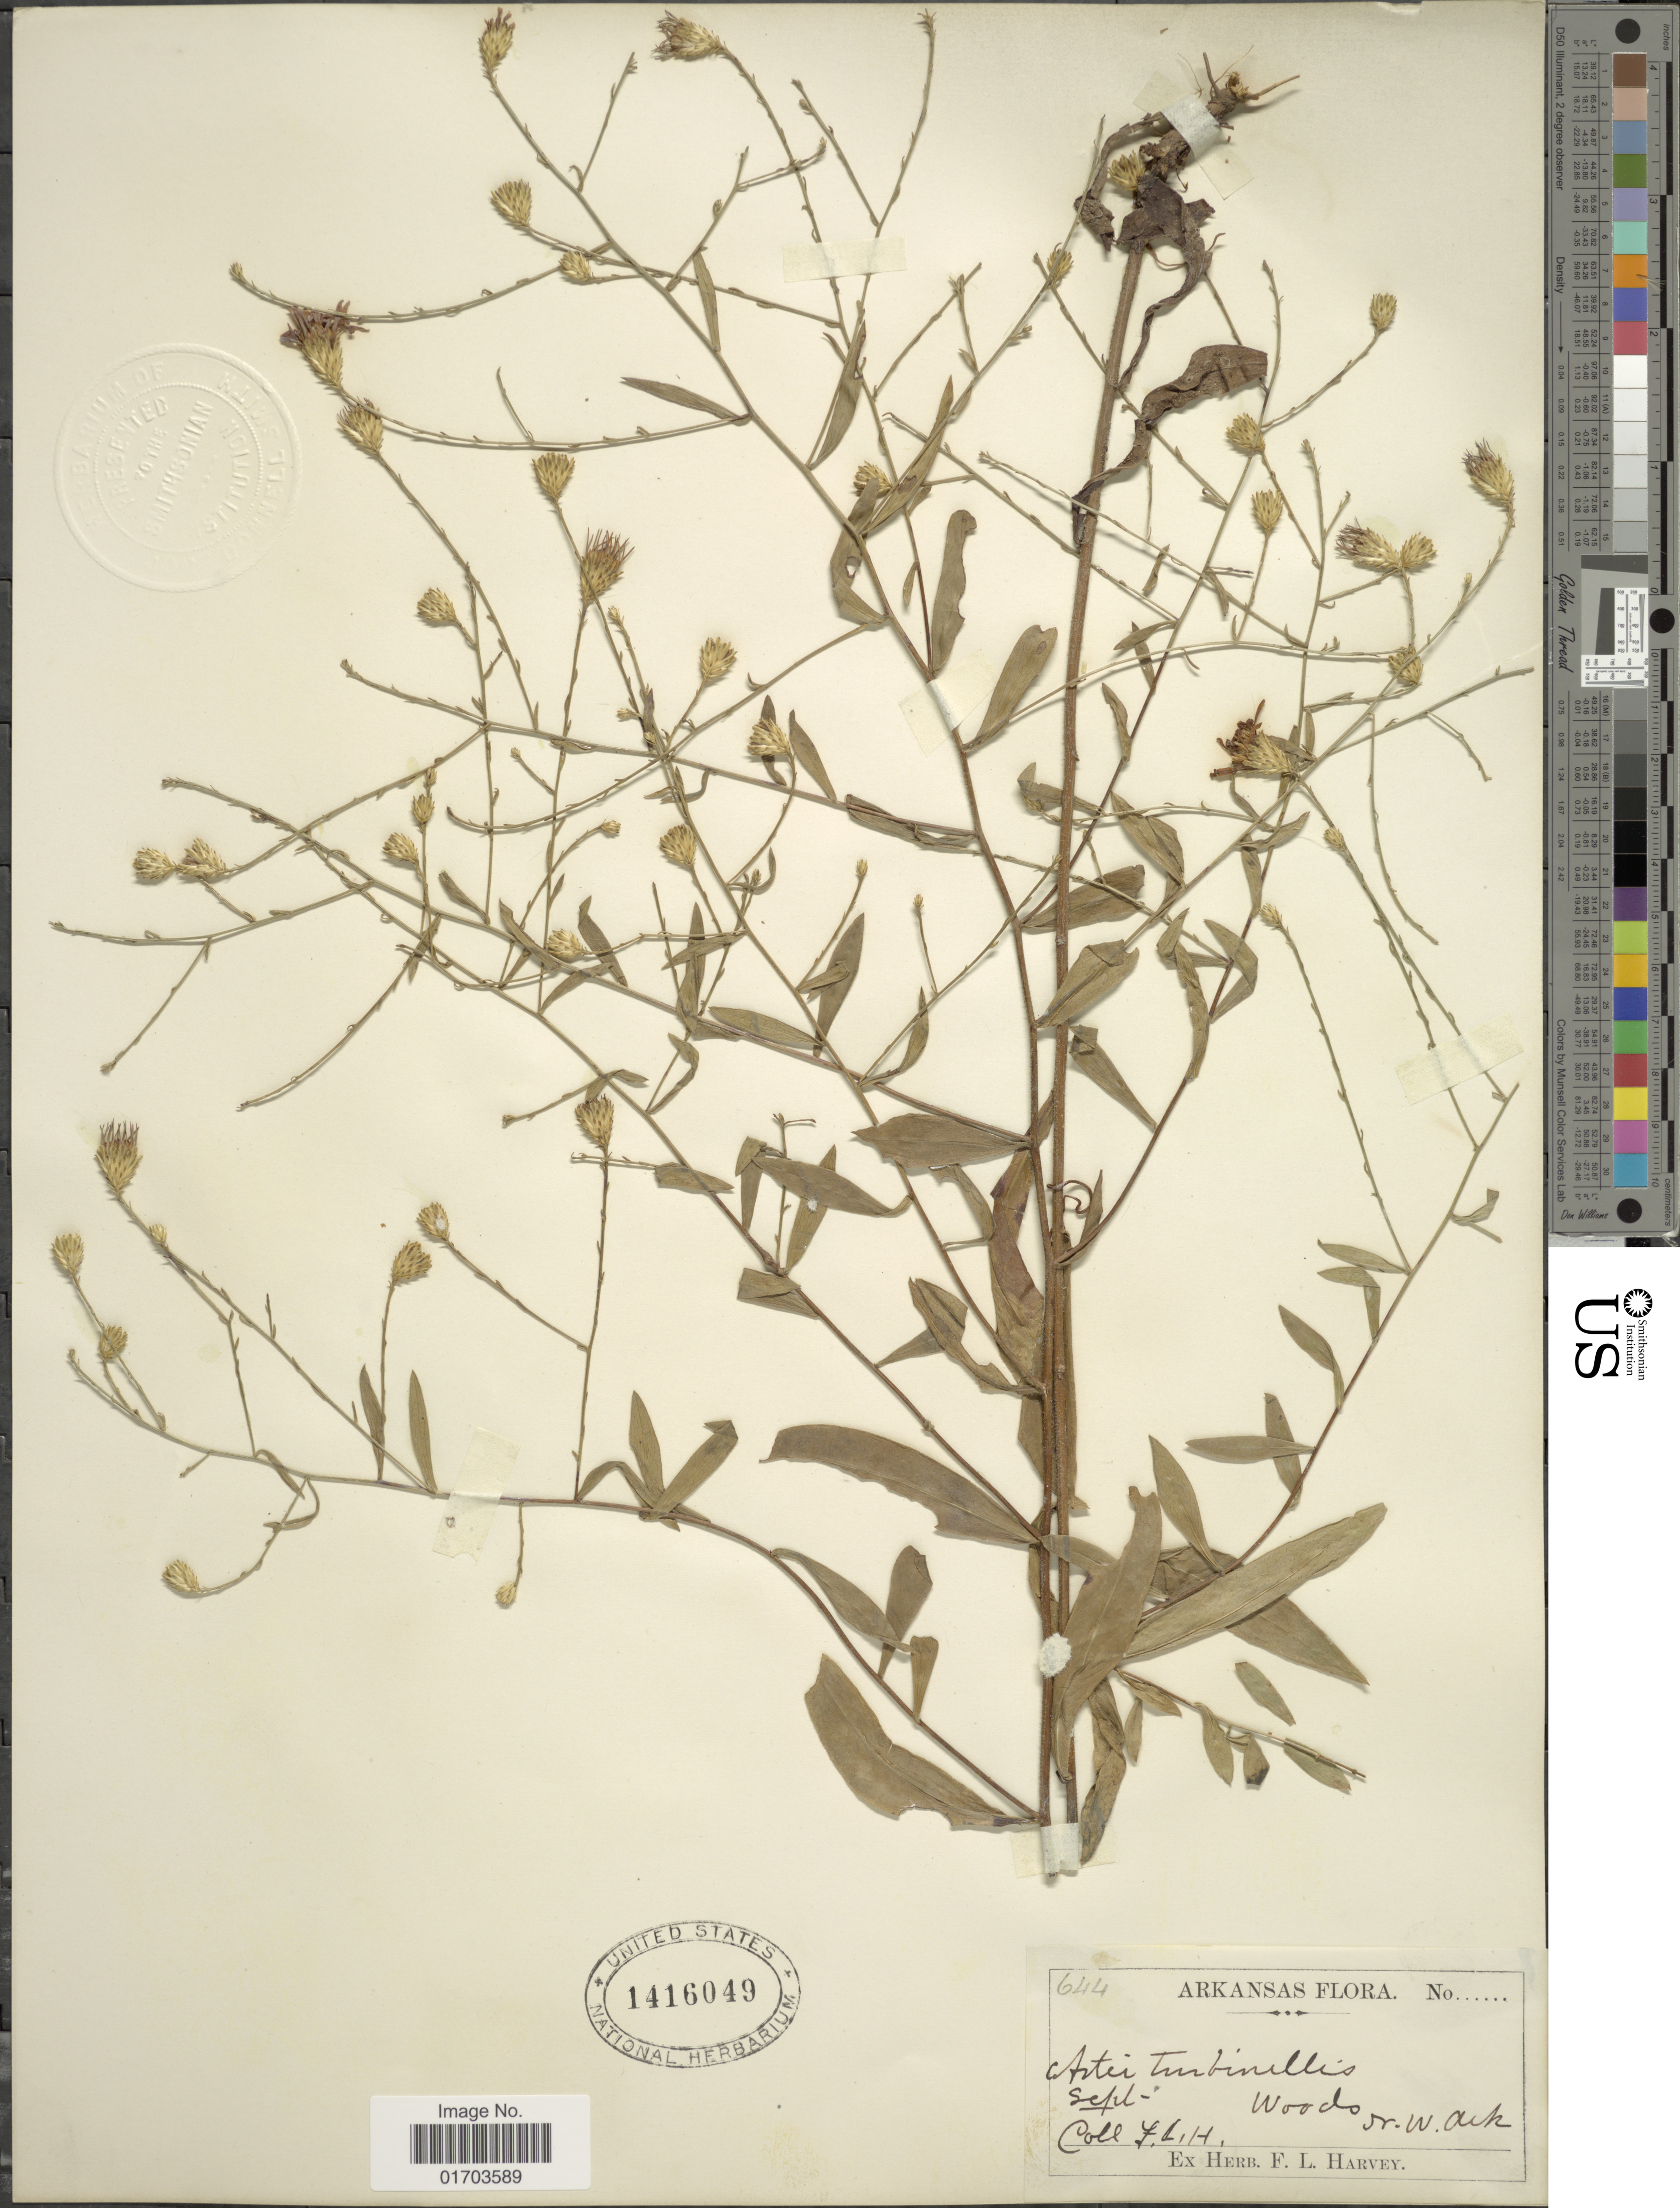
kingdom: Plantae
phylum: Tracheophyta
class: Magnoliopsida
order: Asterales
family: Asteraceae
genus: Symphyotrichum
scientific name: Symphyotrichum turbinellum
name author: (Lindl.) G.L. Nesom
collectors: F. L. Harvey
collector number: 644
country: United States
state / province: Arkansas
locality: Arkansas. Woods, N.W. Ark.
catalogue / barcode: US 1416049